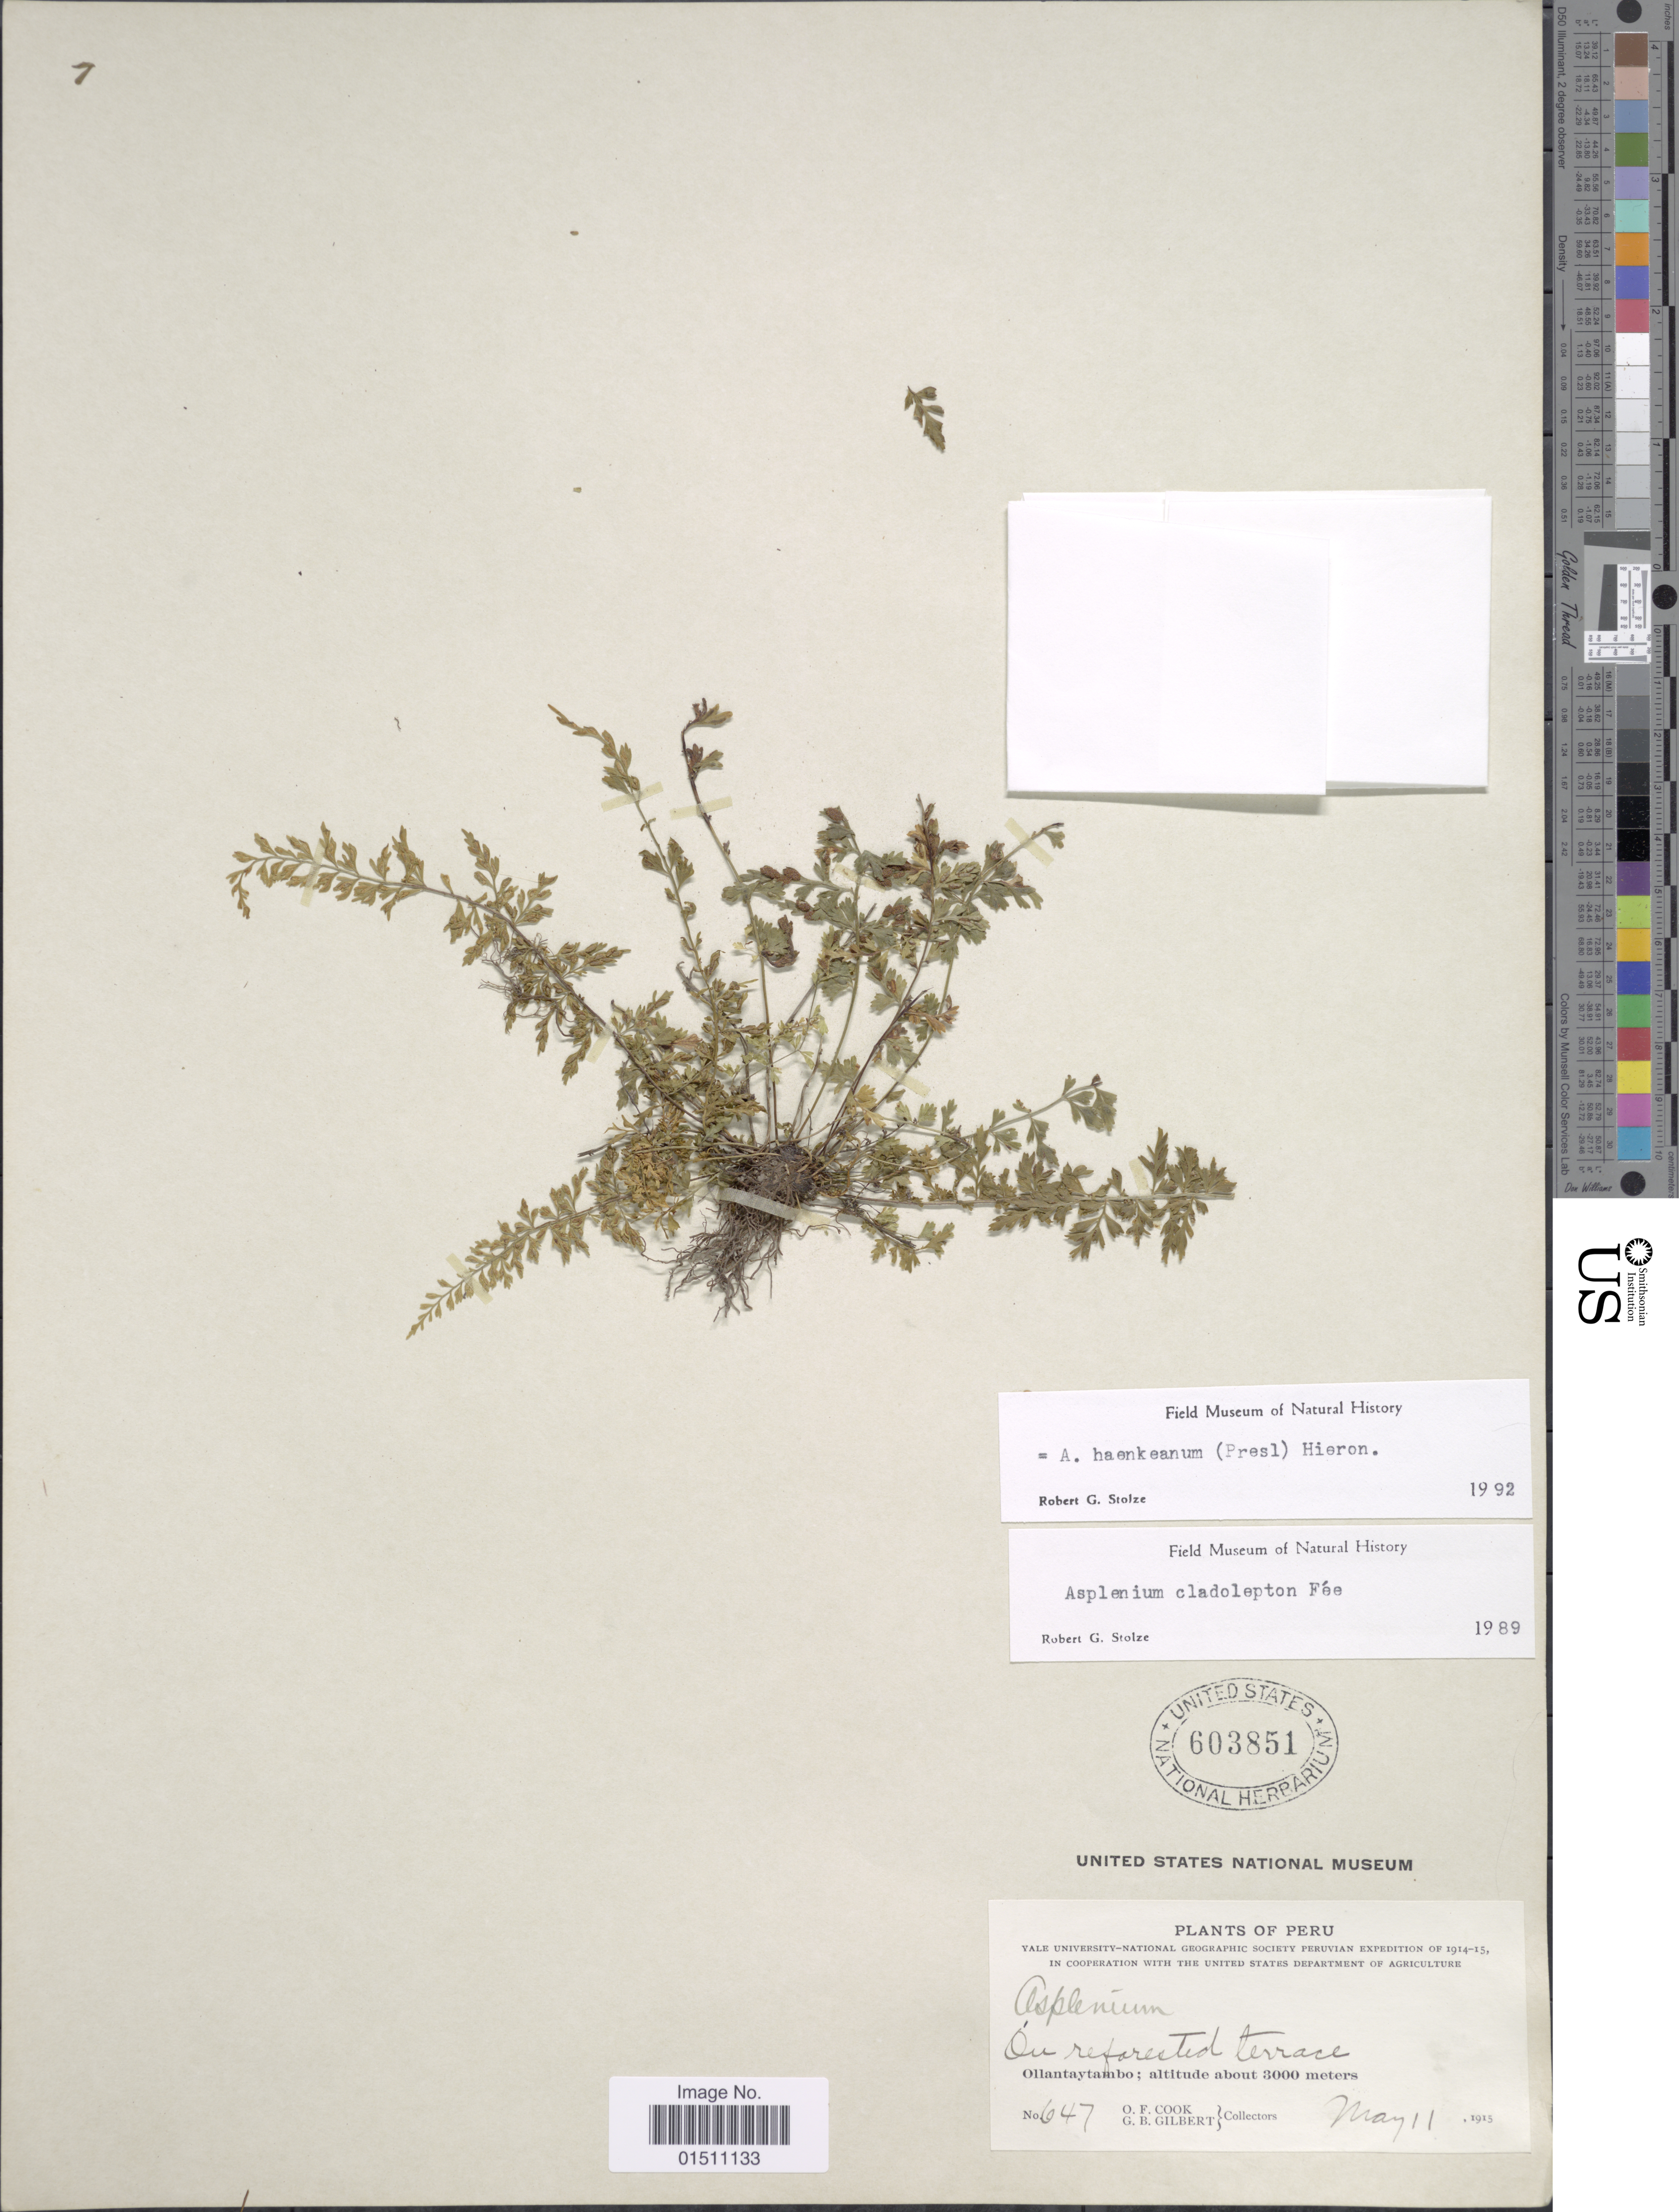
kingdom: Plantae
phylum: Tracheophyta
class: Polypodiopsida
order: Polypodiales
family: Aspleniaceae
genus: Asplenium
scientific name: Asplenium haenkeanum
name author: (C. Presl) Hieron.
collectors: O. F. Cook & G. B. Gilbert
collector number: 647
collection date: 1915-05-11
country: Peru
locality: Peru, Ollantaytambo.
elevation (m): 3000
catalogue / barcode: US 603851